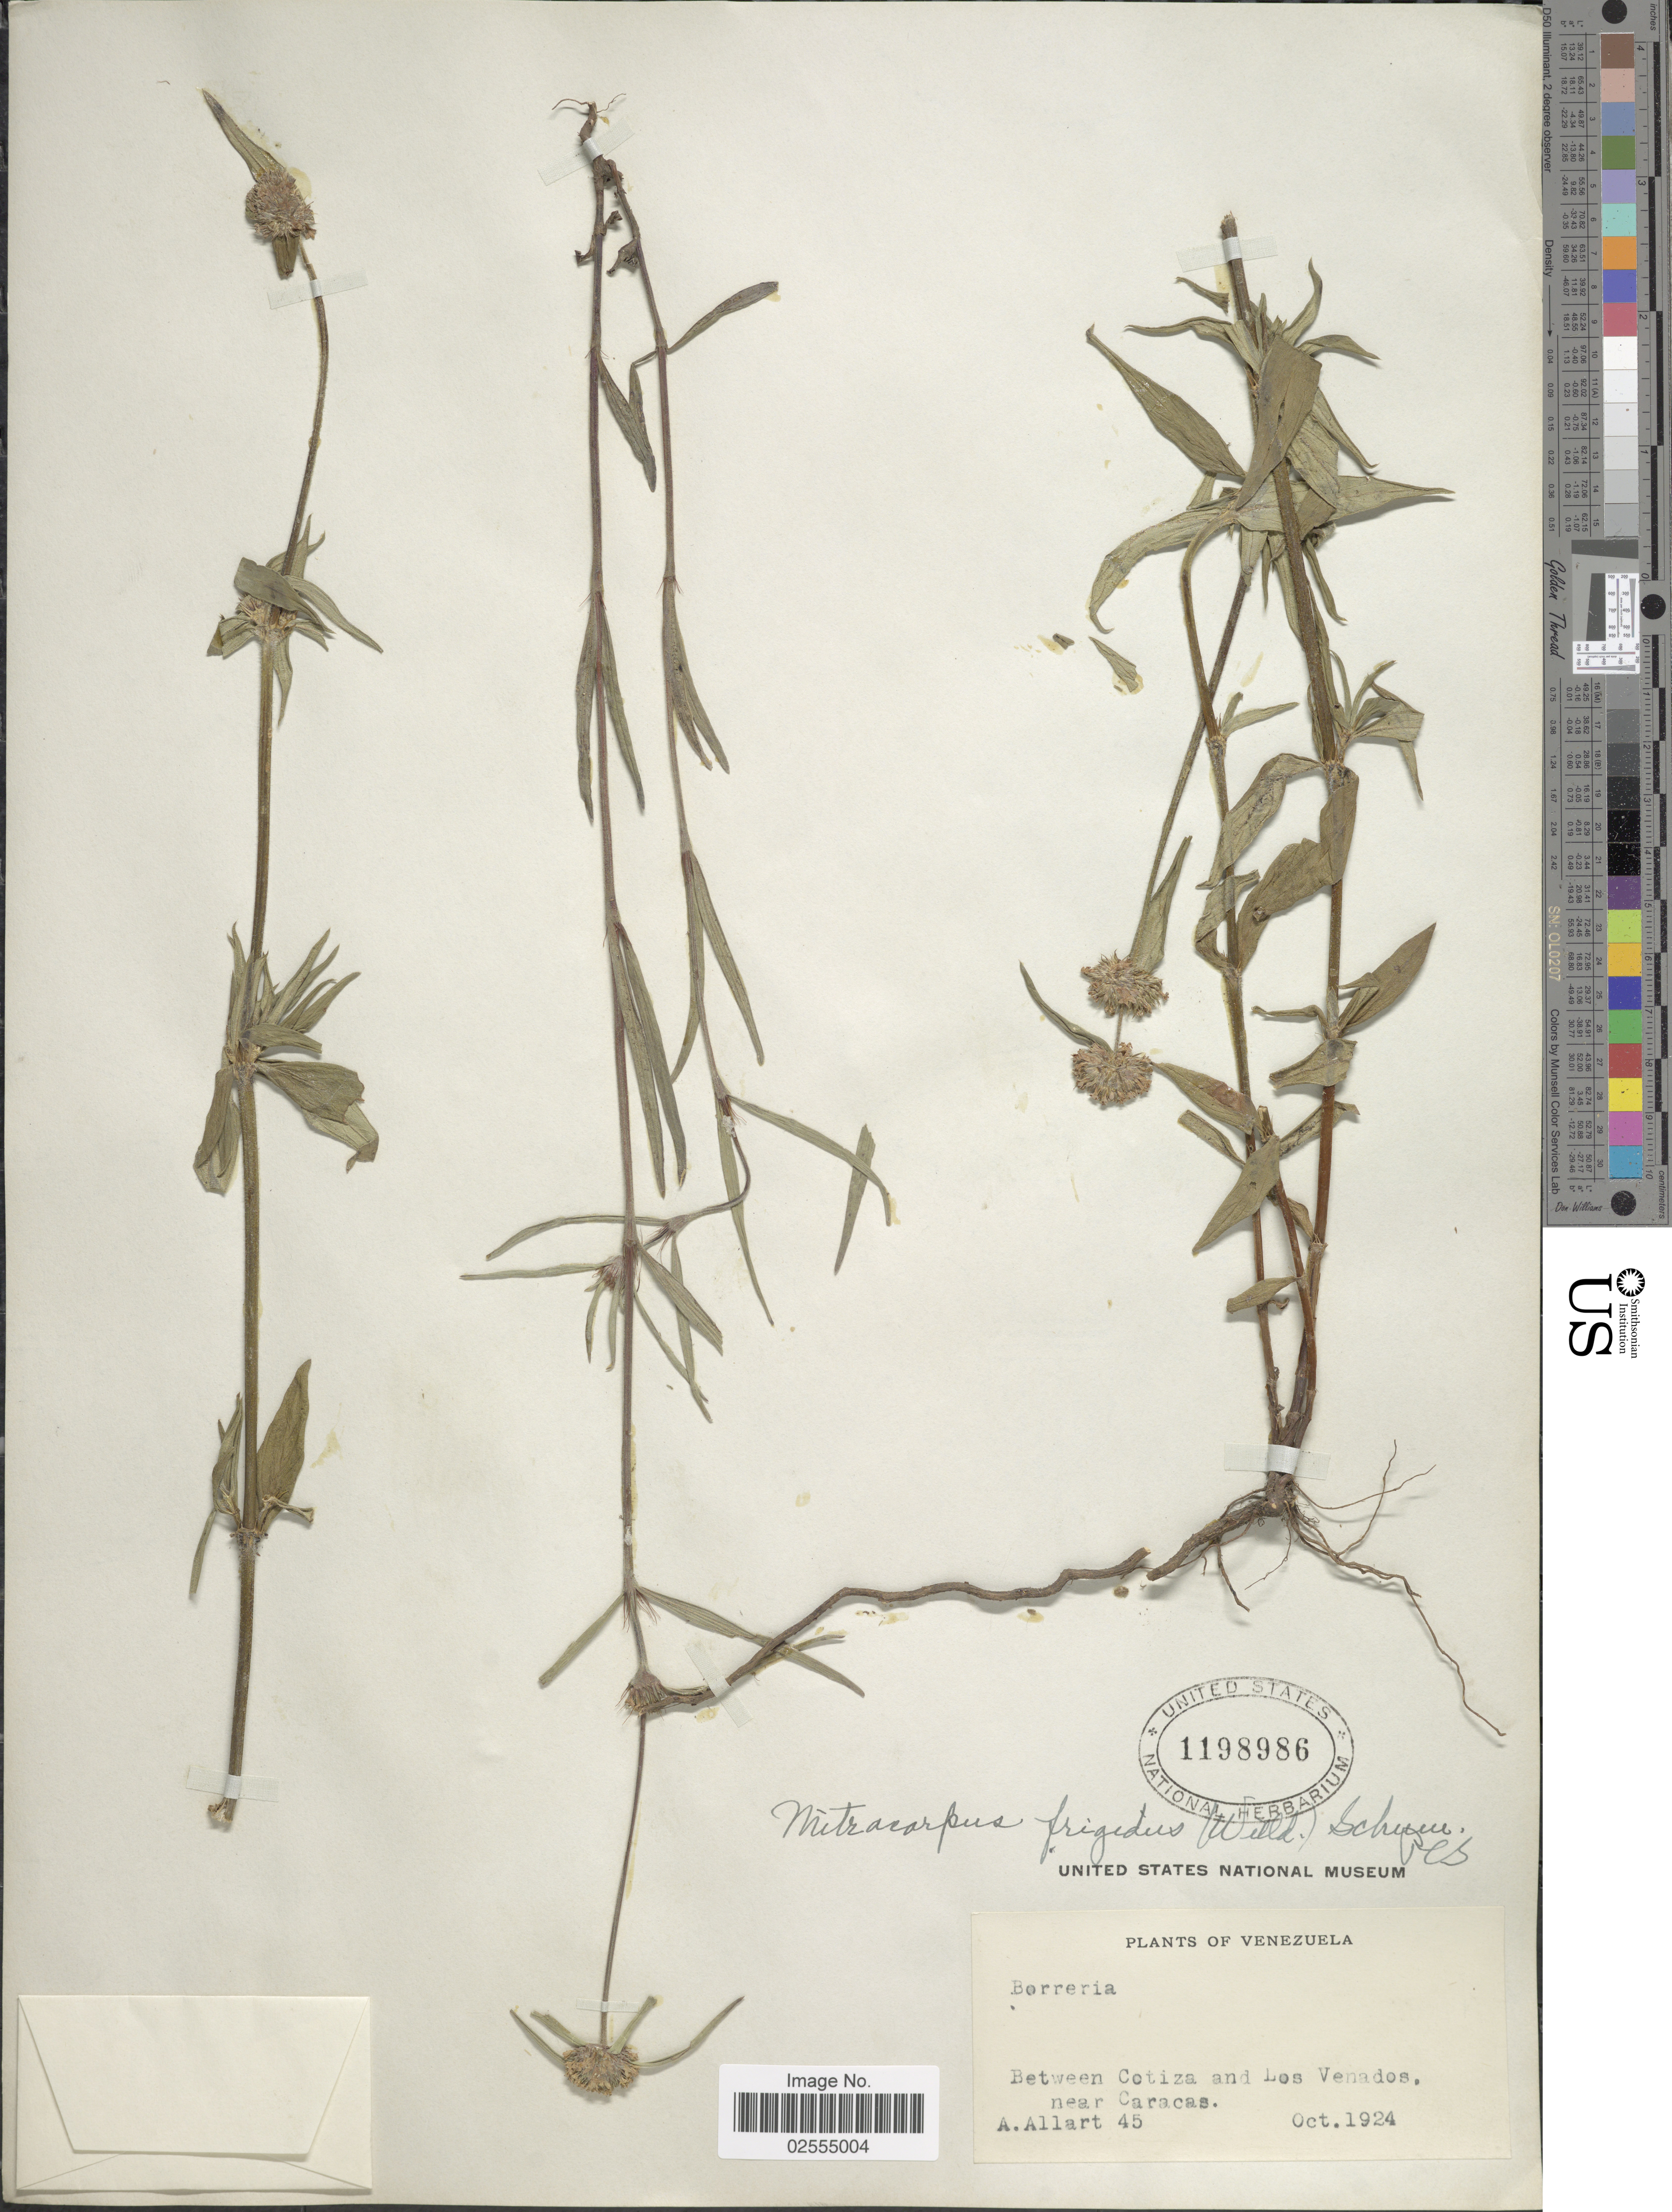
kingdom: Plantae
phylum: Tracheophyta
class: Magnoliopsida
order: Gentianales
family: Rubiaceae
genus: Mitracarpus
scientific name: Mitracarpus frigidus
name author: (Willd. ex Roem. & Schult.) K. Schum.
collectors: A. Allart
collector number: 45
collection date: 1924-10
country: Venezuela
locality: Between Cotiza and Los Venados, near Caracas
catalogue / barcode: US 1198986